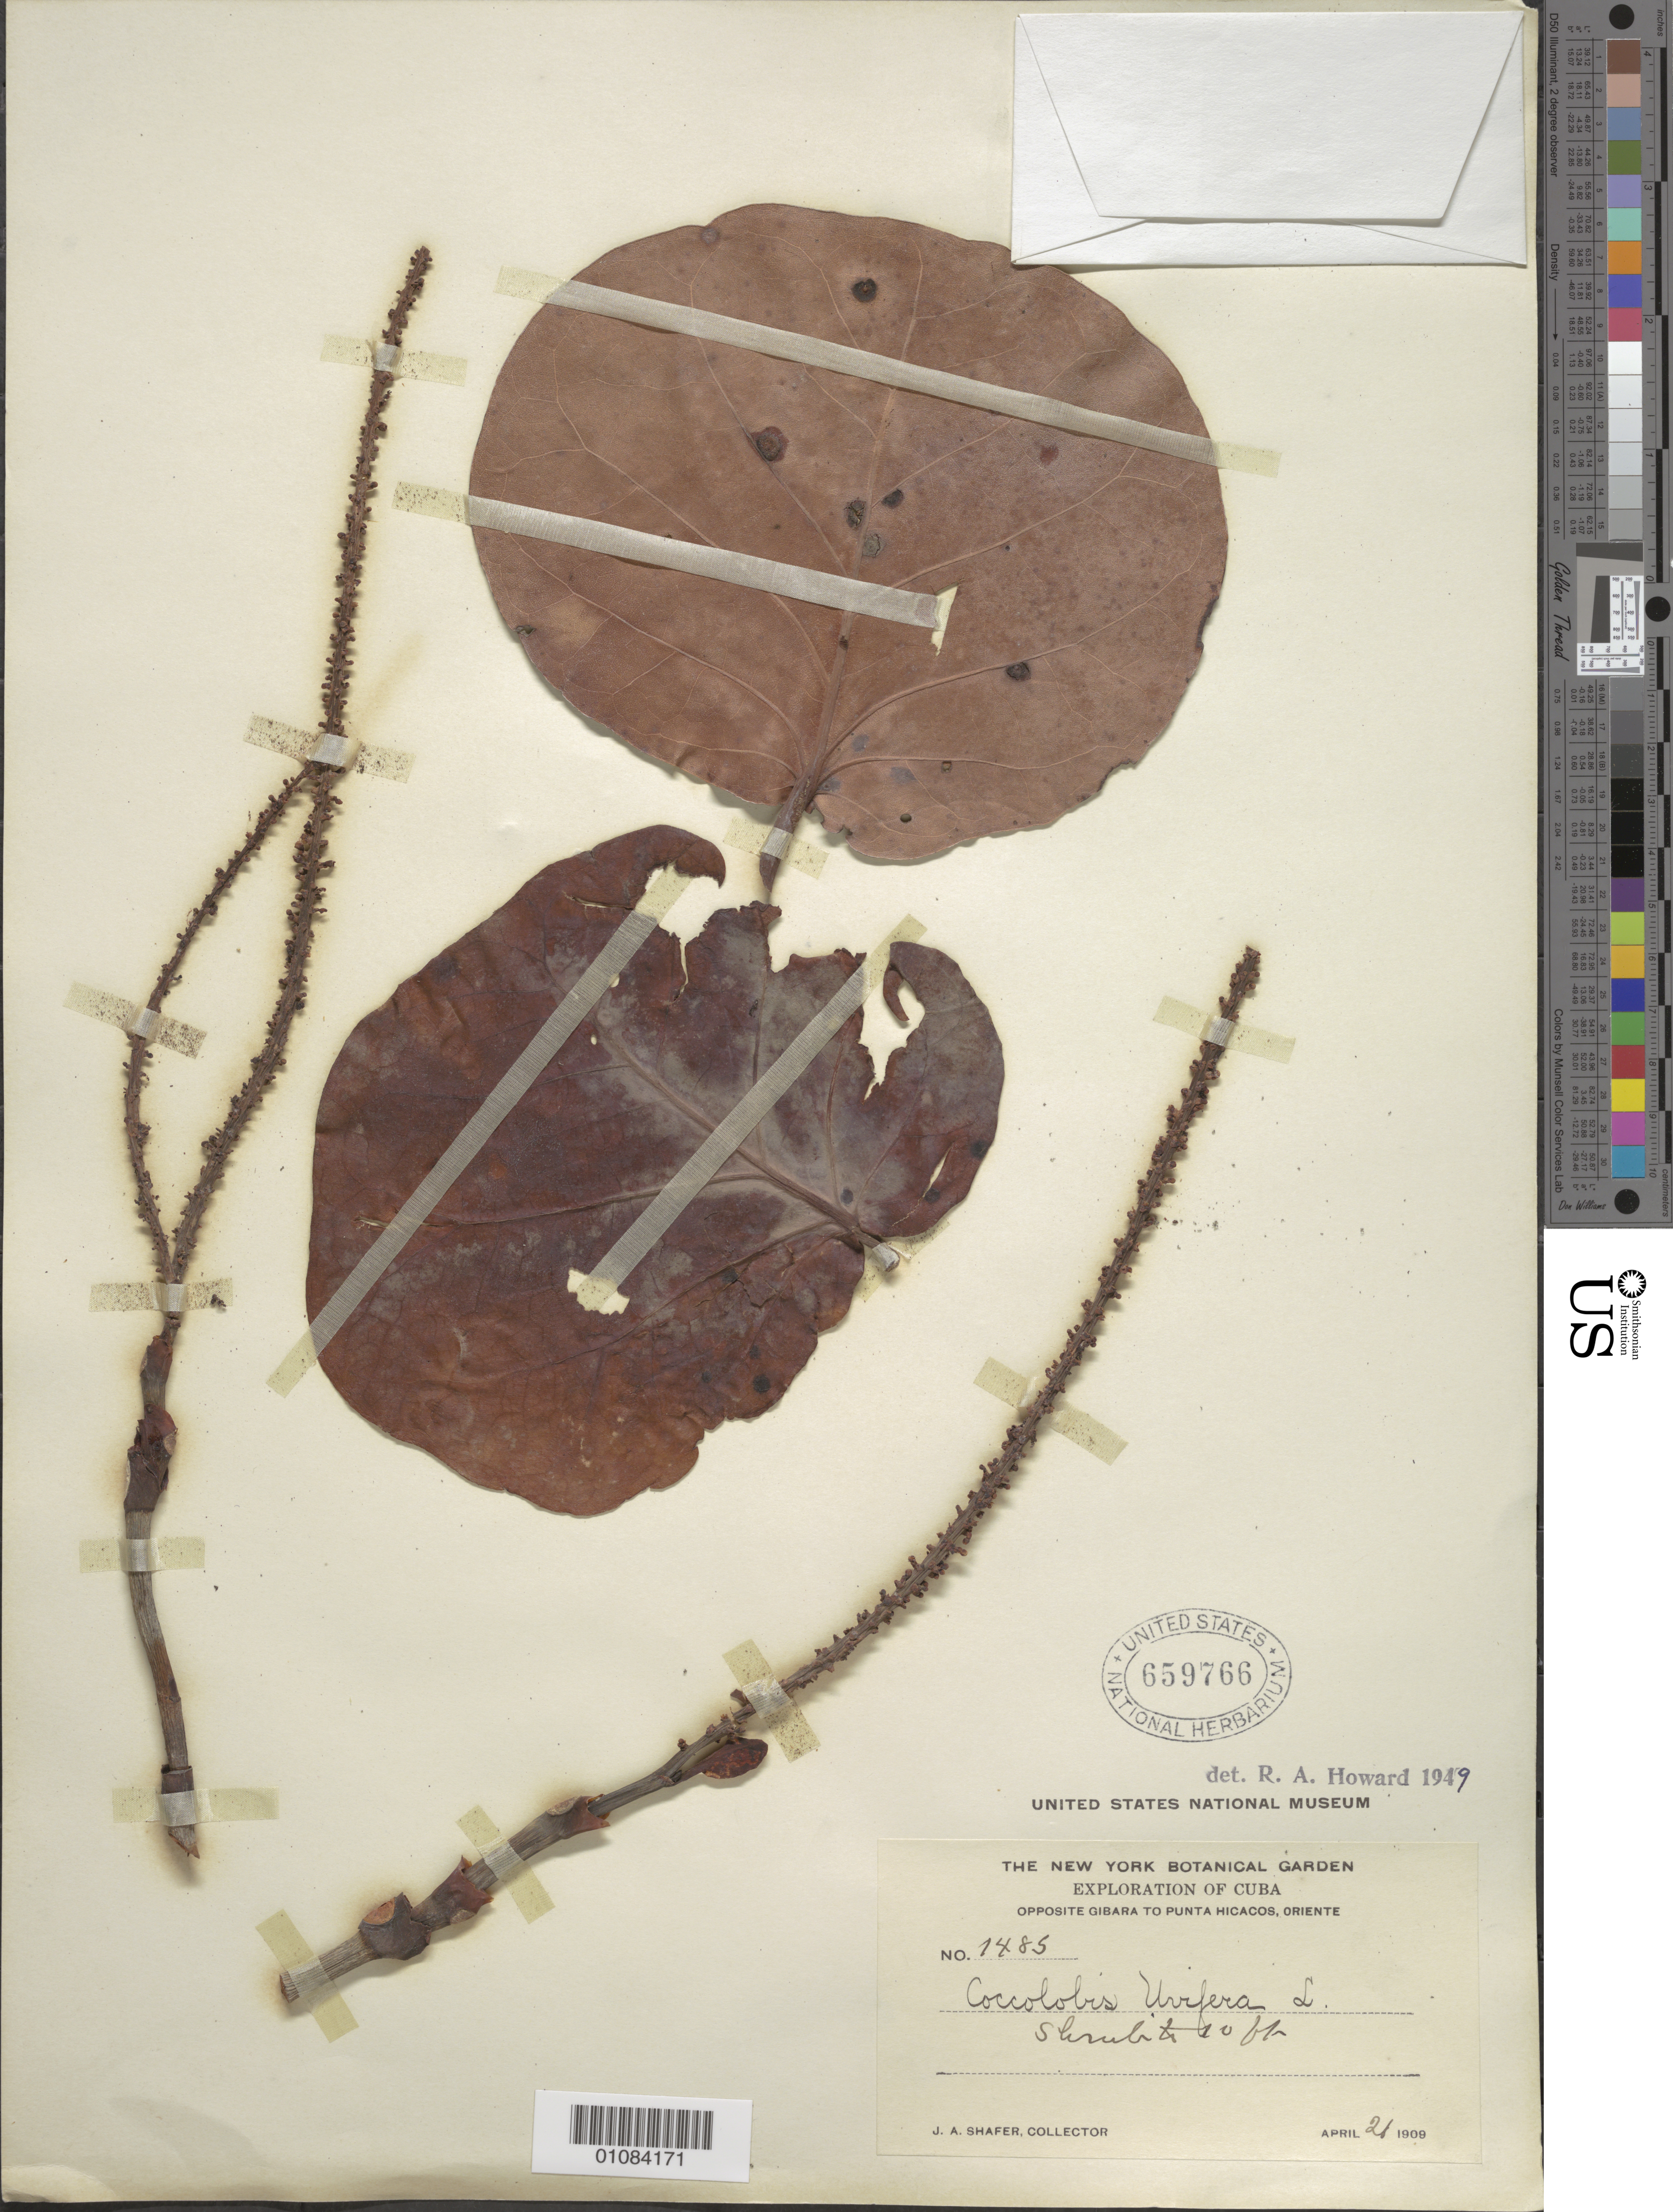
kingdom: Plantae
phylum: Tracheophyta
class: Magnoliopsida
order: Caryophyllales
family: Polygonaceae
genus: Coccoloba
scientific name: Coccoloba uvifera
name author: L.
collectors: J. A. Shafer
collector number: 1485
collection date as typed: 21 Apr 1909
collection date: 1909-04-21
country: Cuba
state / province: Oriente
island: Cuba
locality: Opposite Gibara to Punta Hicacos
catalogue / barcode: US 659766